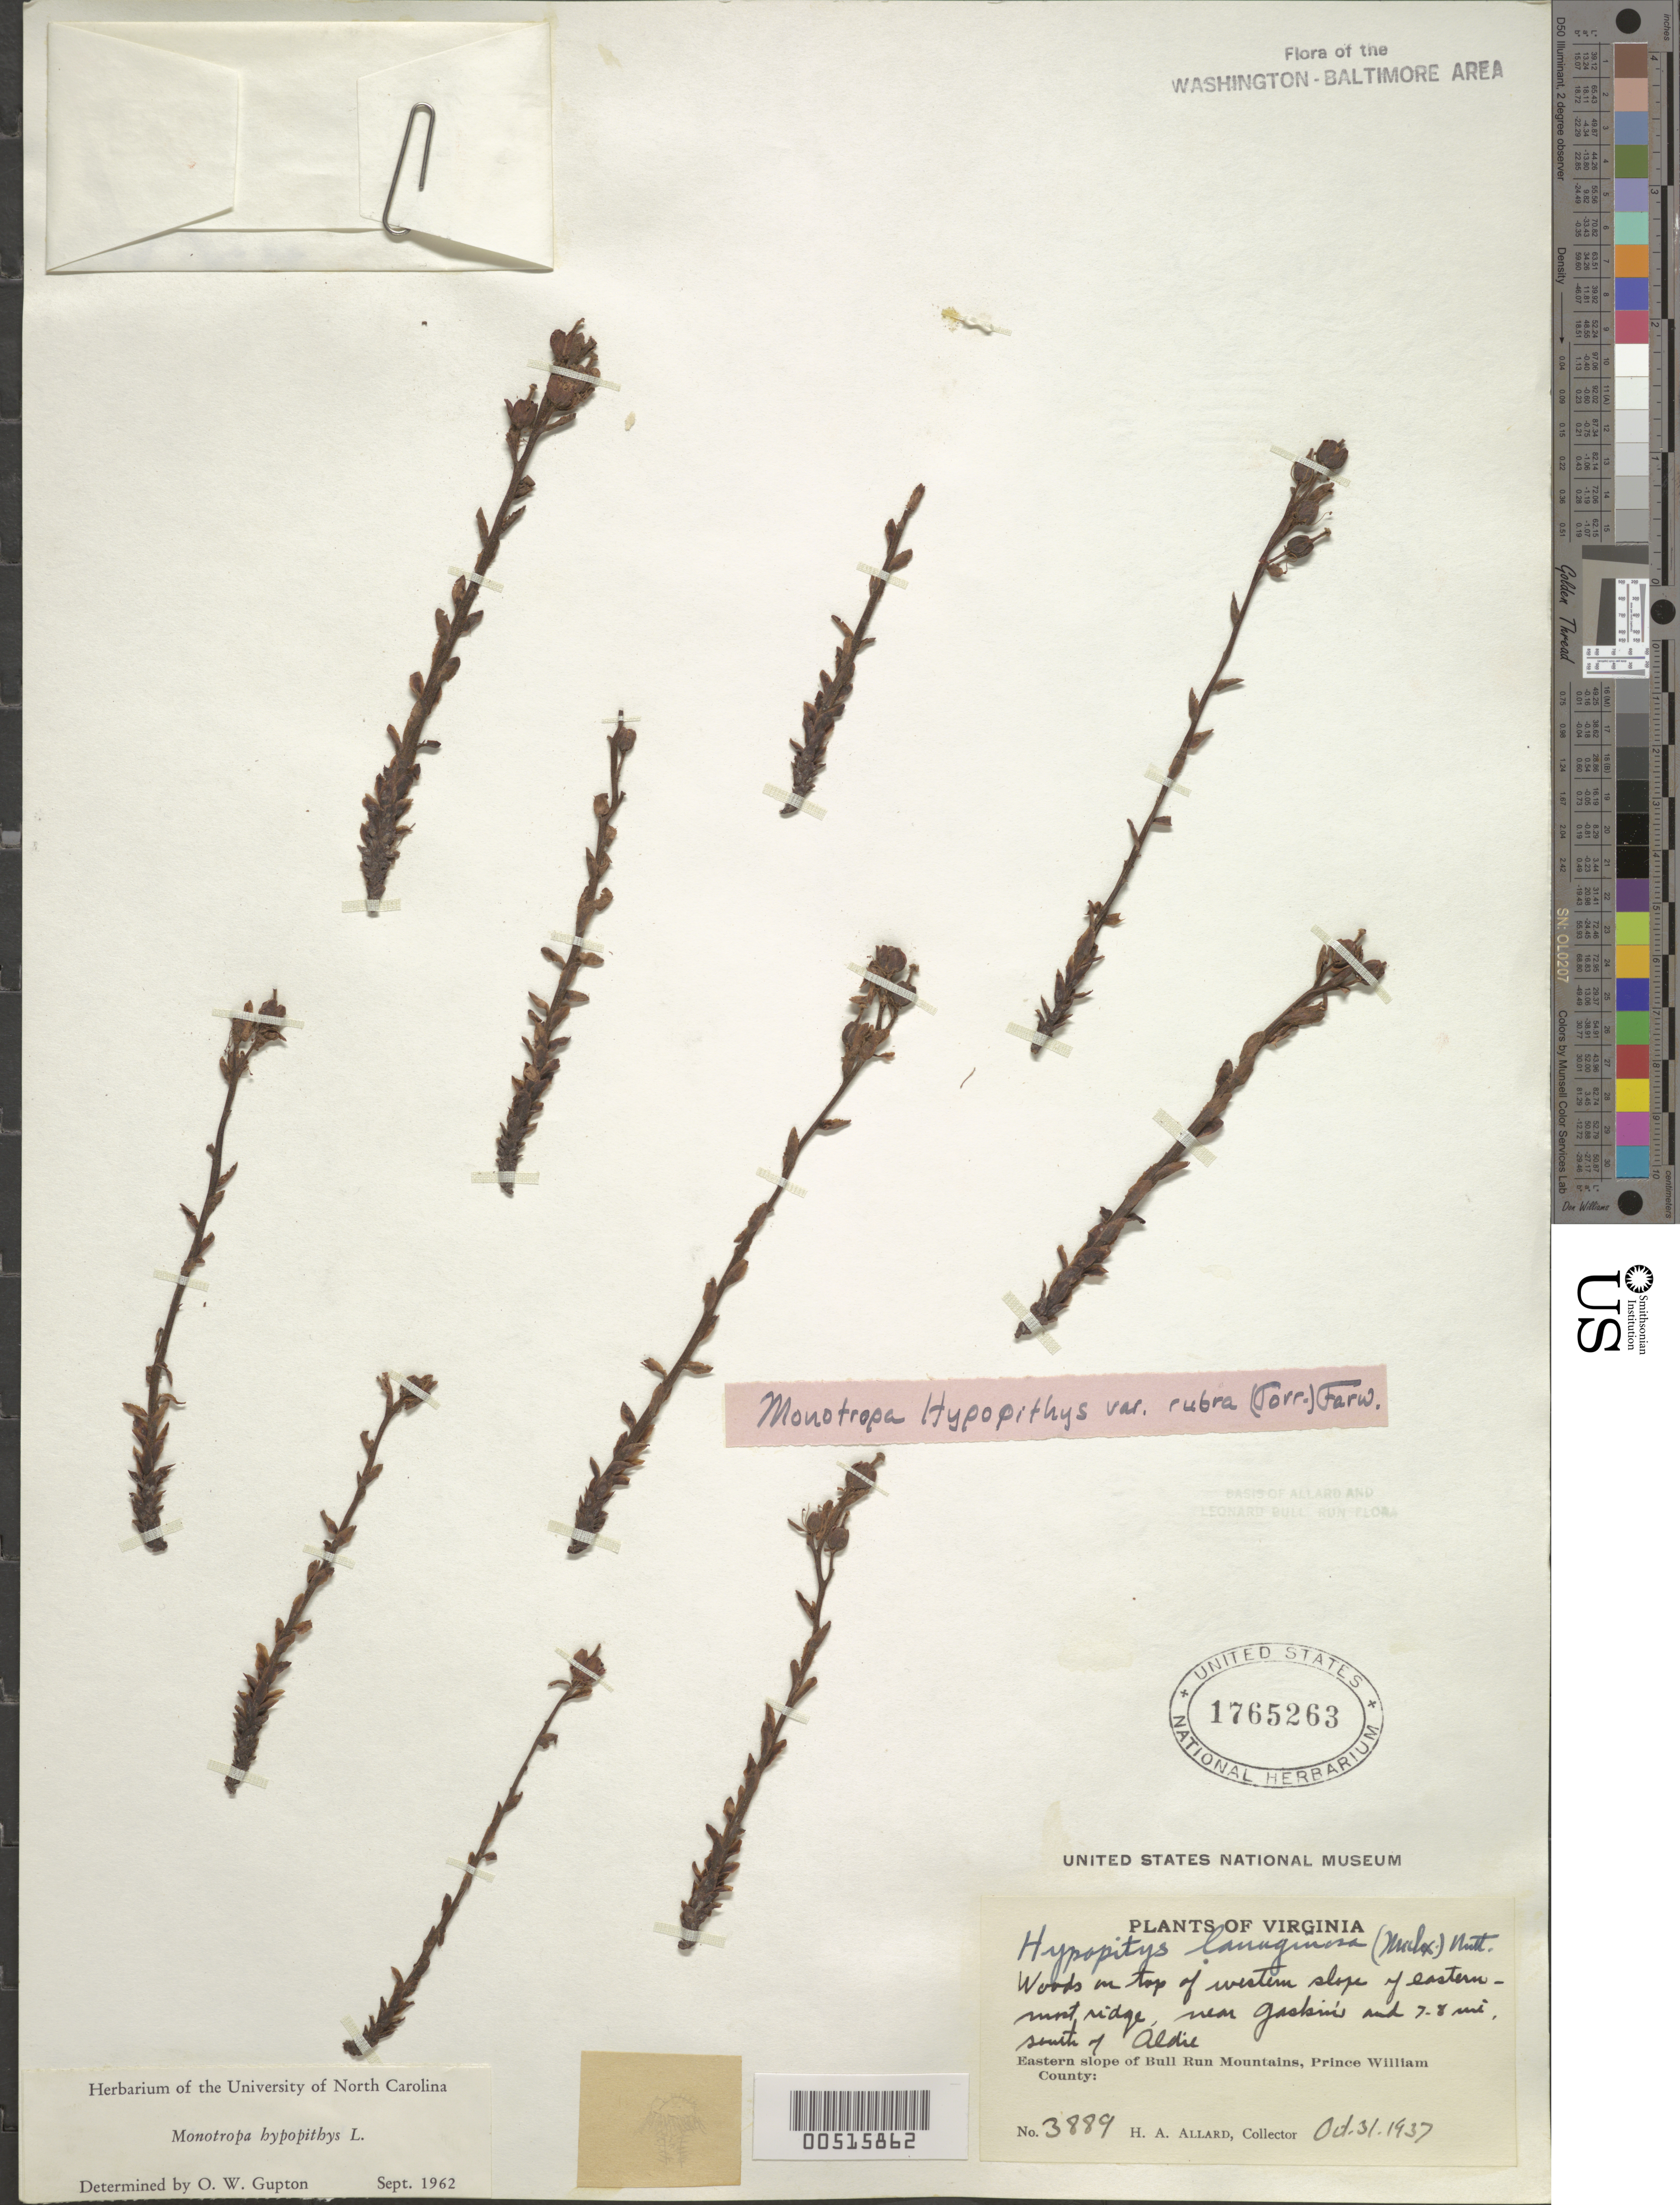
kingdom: Plantae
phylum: Tracheophyta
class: Magnoliopsida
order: Ericales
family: Ericaceae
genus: Hypopitys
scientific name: Hypopitys monotropa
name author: Crantz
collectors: H. A. Allard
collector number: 3889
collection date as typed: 31 Oct 1937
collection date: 1937-10-31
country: United States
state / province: Virginia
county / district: Prince William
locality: Bull Run Mountains, eastern slope, W slope of eastern most ridge, near Gaskin's and 7.8 mi. S of Aldie Bull Run Mountains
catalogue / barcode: US 1765263